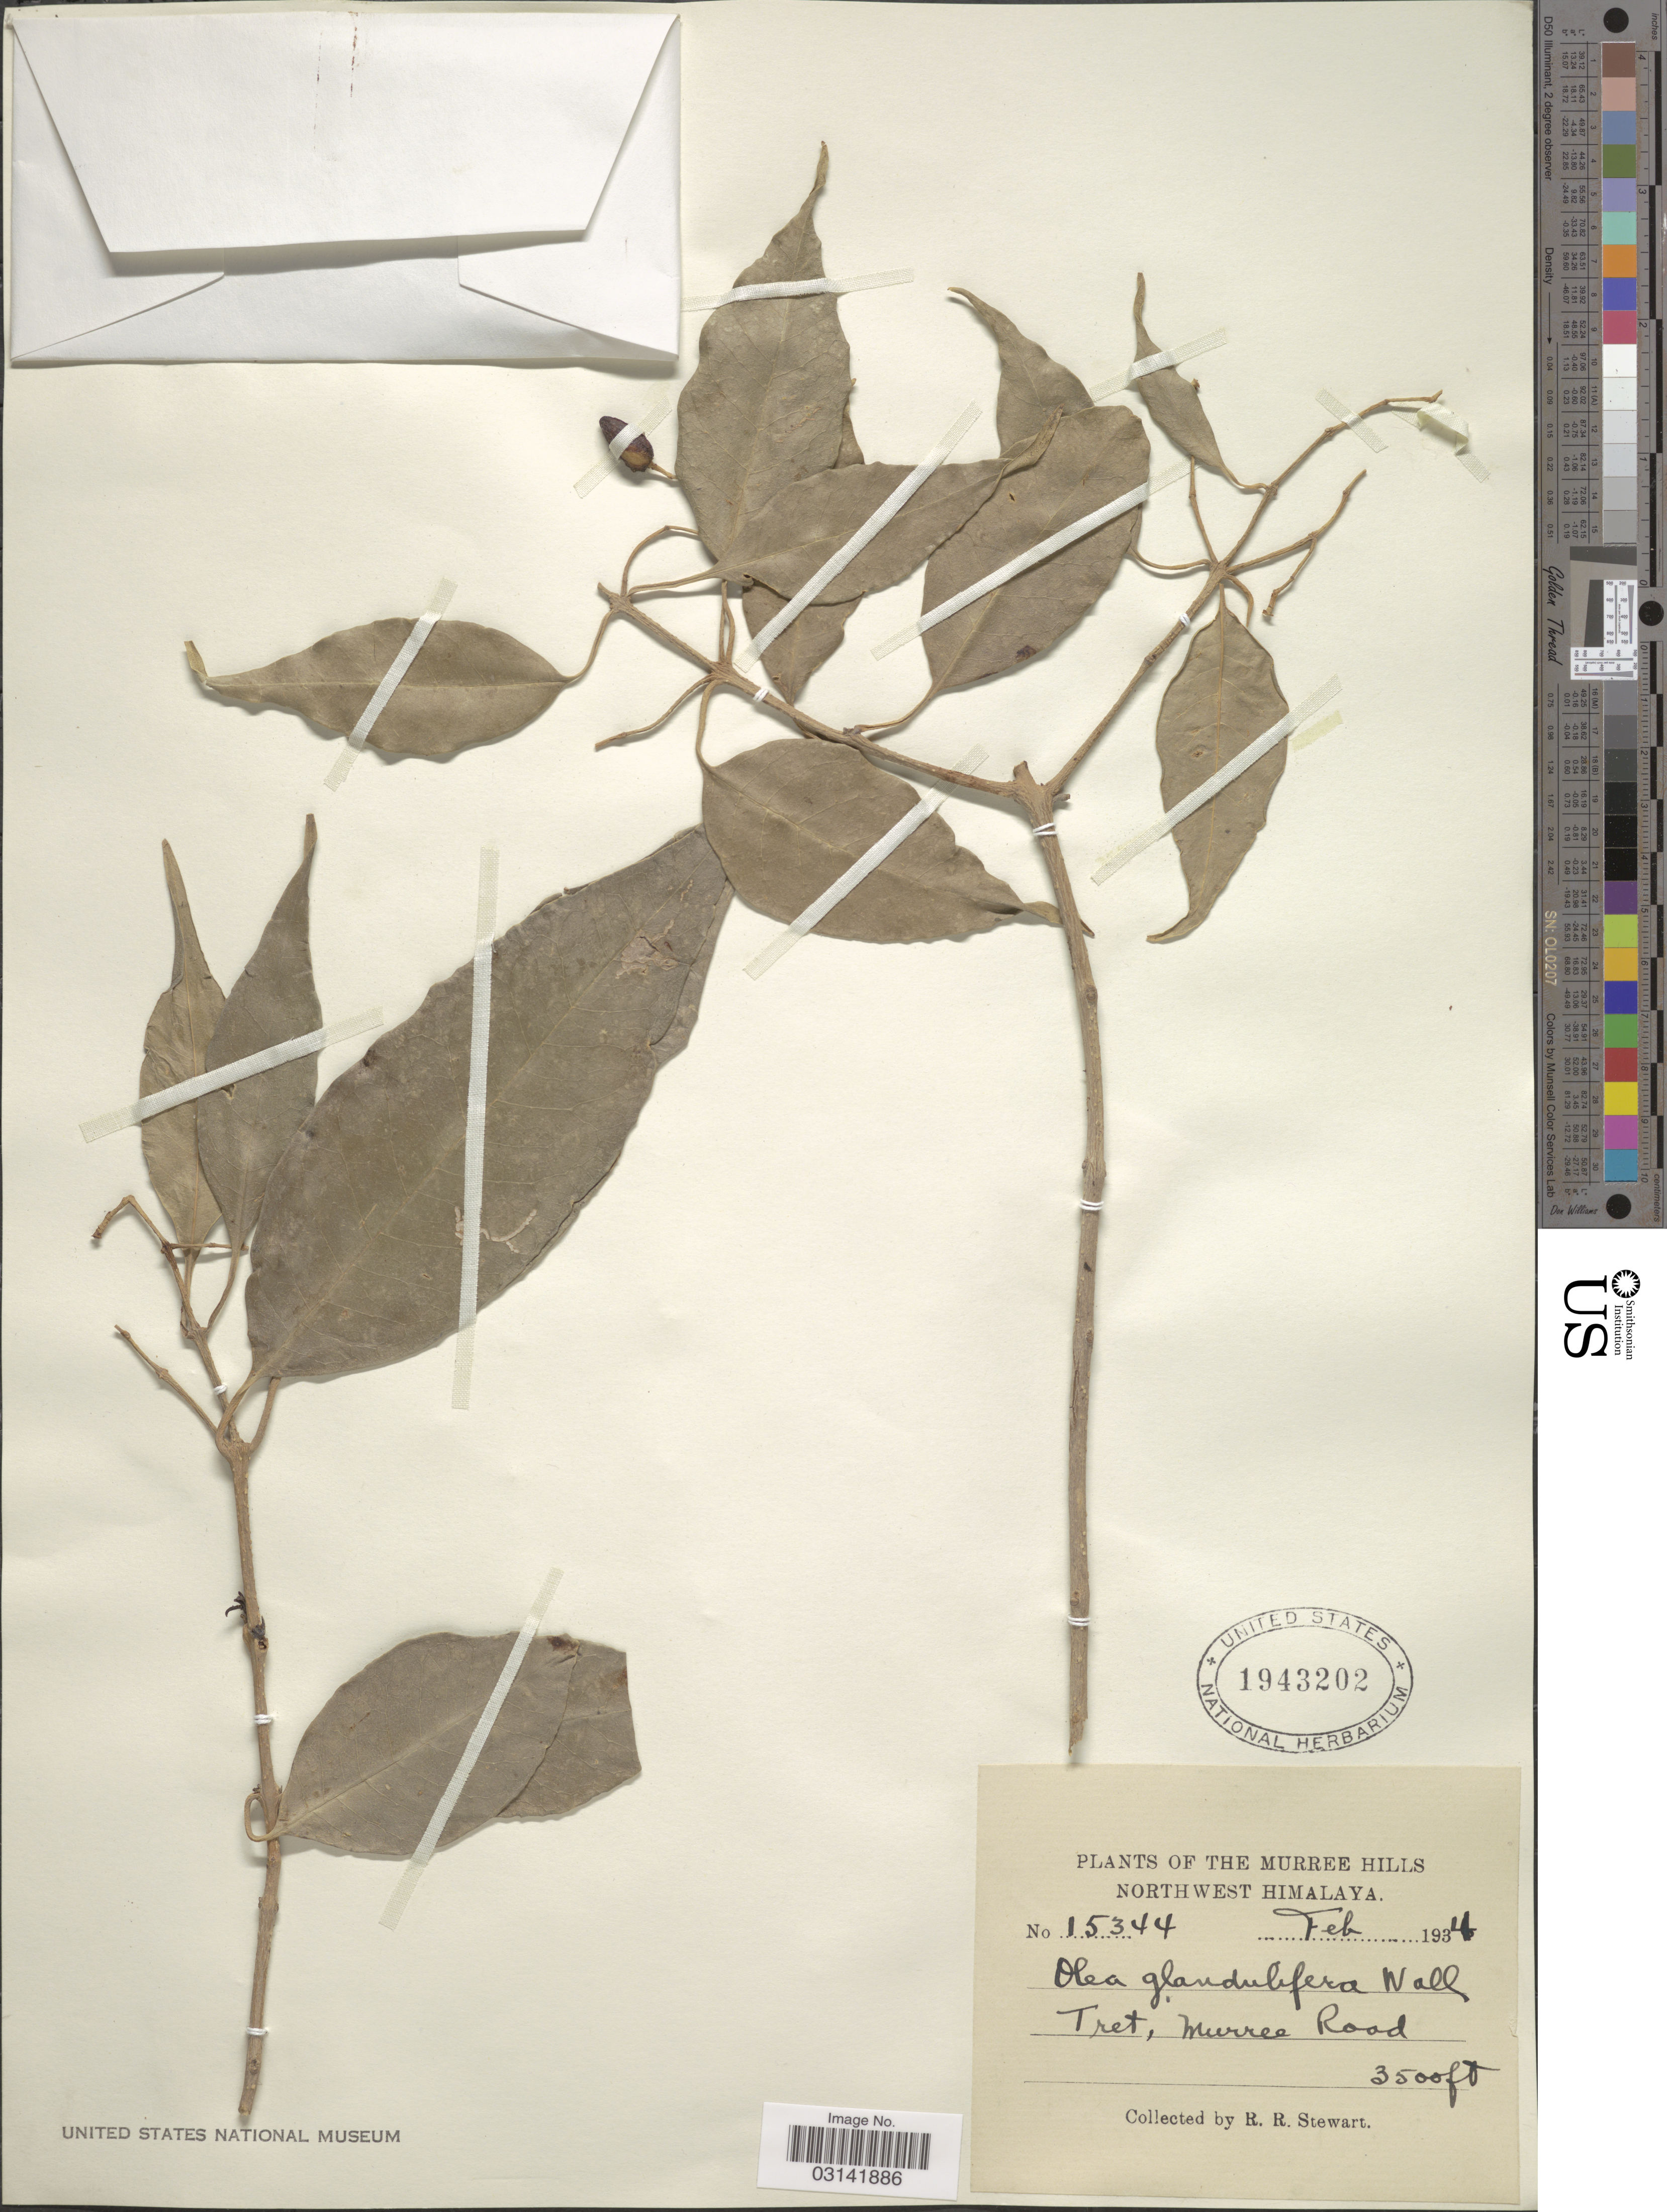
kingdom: Plantae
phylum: Tracheophyta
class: Magnoliopsida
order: Lamiales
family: Oleaceae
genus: Olea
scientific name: Olea paniculata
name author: R. Br.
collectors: R. Stewart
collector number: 15344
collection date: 1934-02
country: Pakistan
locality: The Murree Hills, Northwest Himalaya. Tret, Murree Road.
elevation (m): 1067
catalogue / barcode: US 1943202